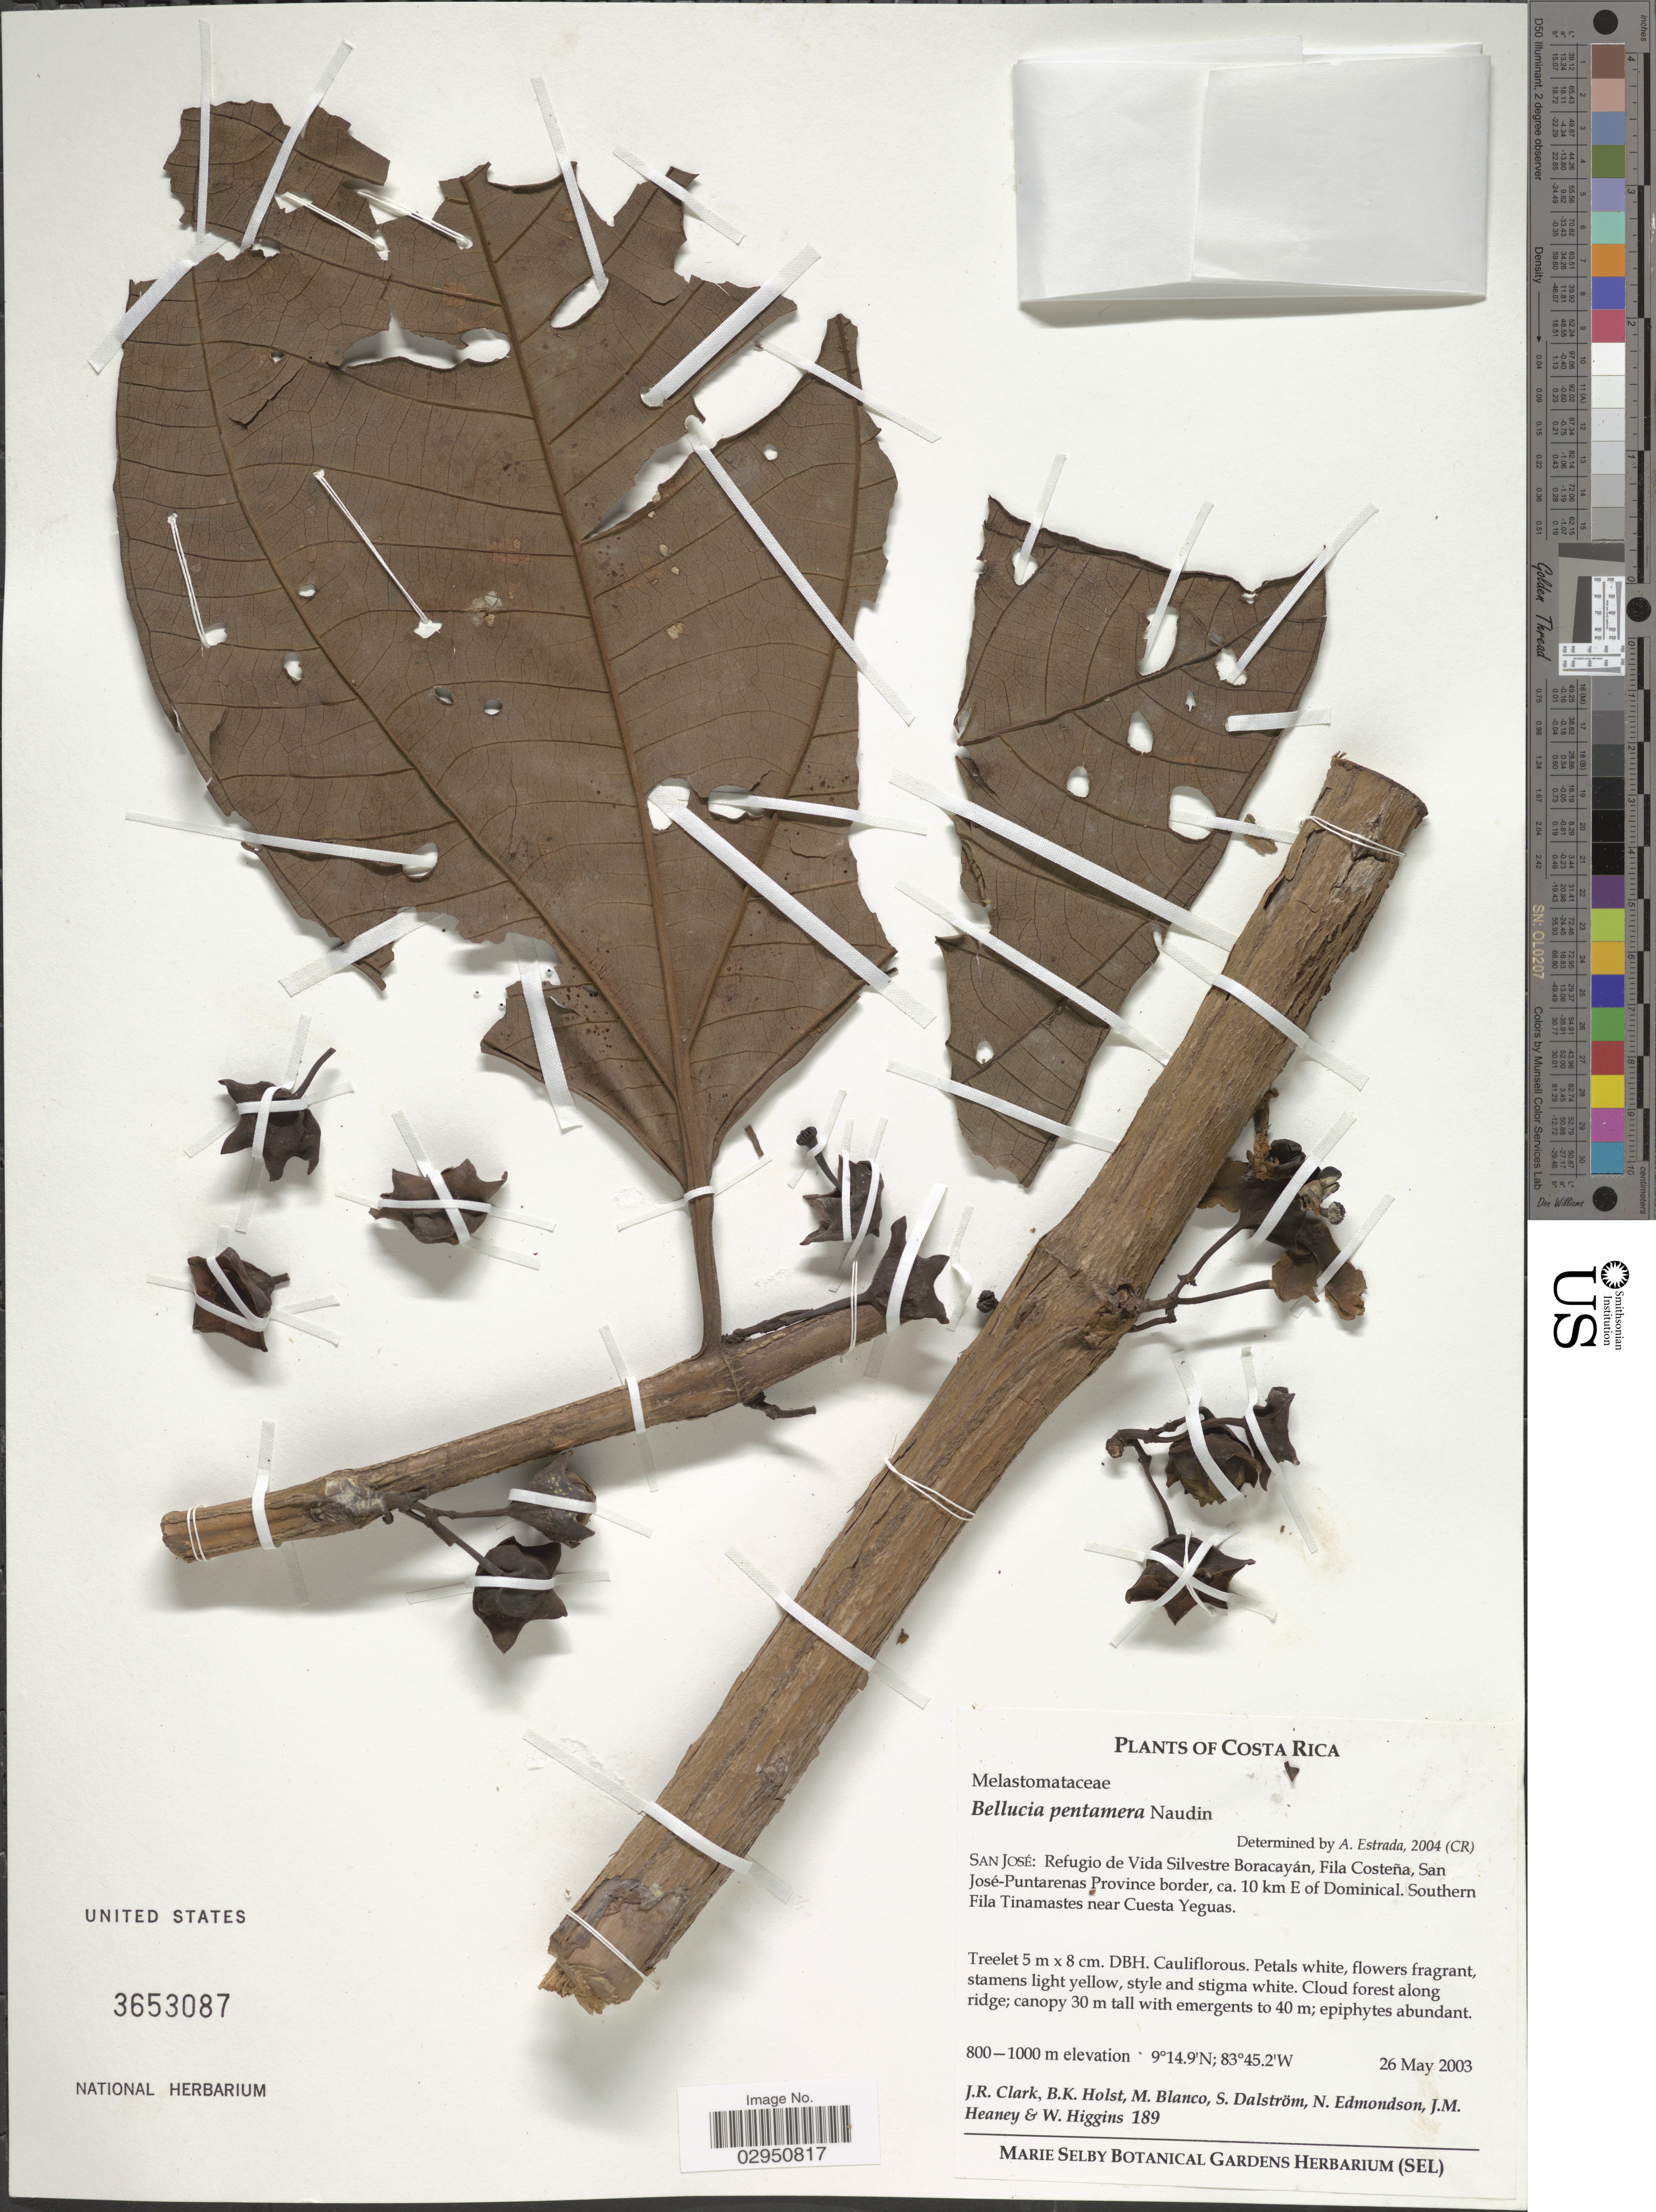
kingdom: Plantae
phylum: Tracheophyta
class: Magnoliopsida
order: Myrtales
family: Melastomataceae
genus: Bellucia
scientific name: Bellucia pentamera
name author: Naudin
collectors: J. R. Clark, B. Holst, M. Blanco, S. Dalström & et al.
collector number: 189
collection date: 2003-05-26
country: Costa Rica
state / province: San José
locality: Refugio de Vida Silvestre Boracayán, Fila Costeña, San José-Puntarenas Province border, ca. 10 km E of Dominical. Southern Fila Tinamastes near Cuesta Yeguas.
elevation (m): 800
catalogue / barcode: US 3653087